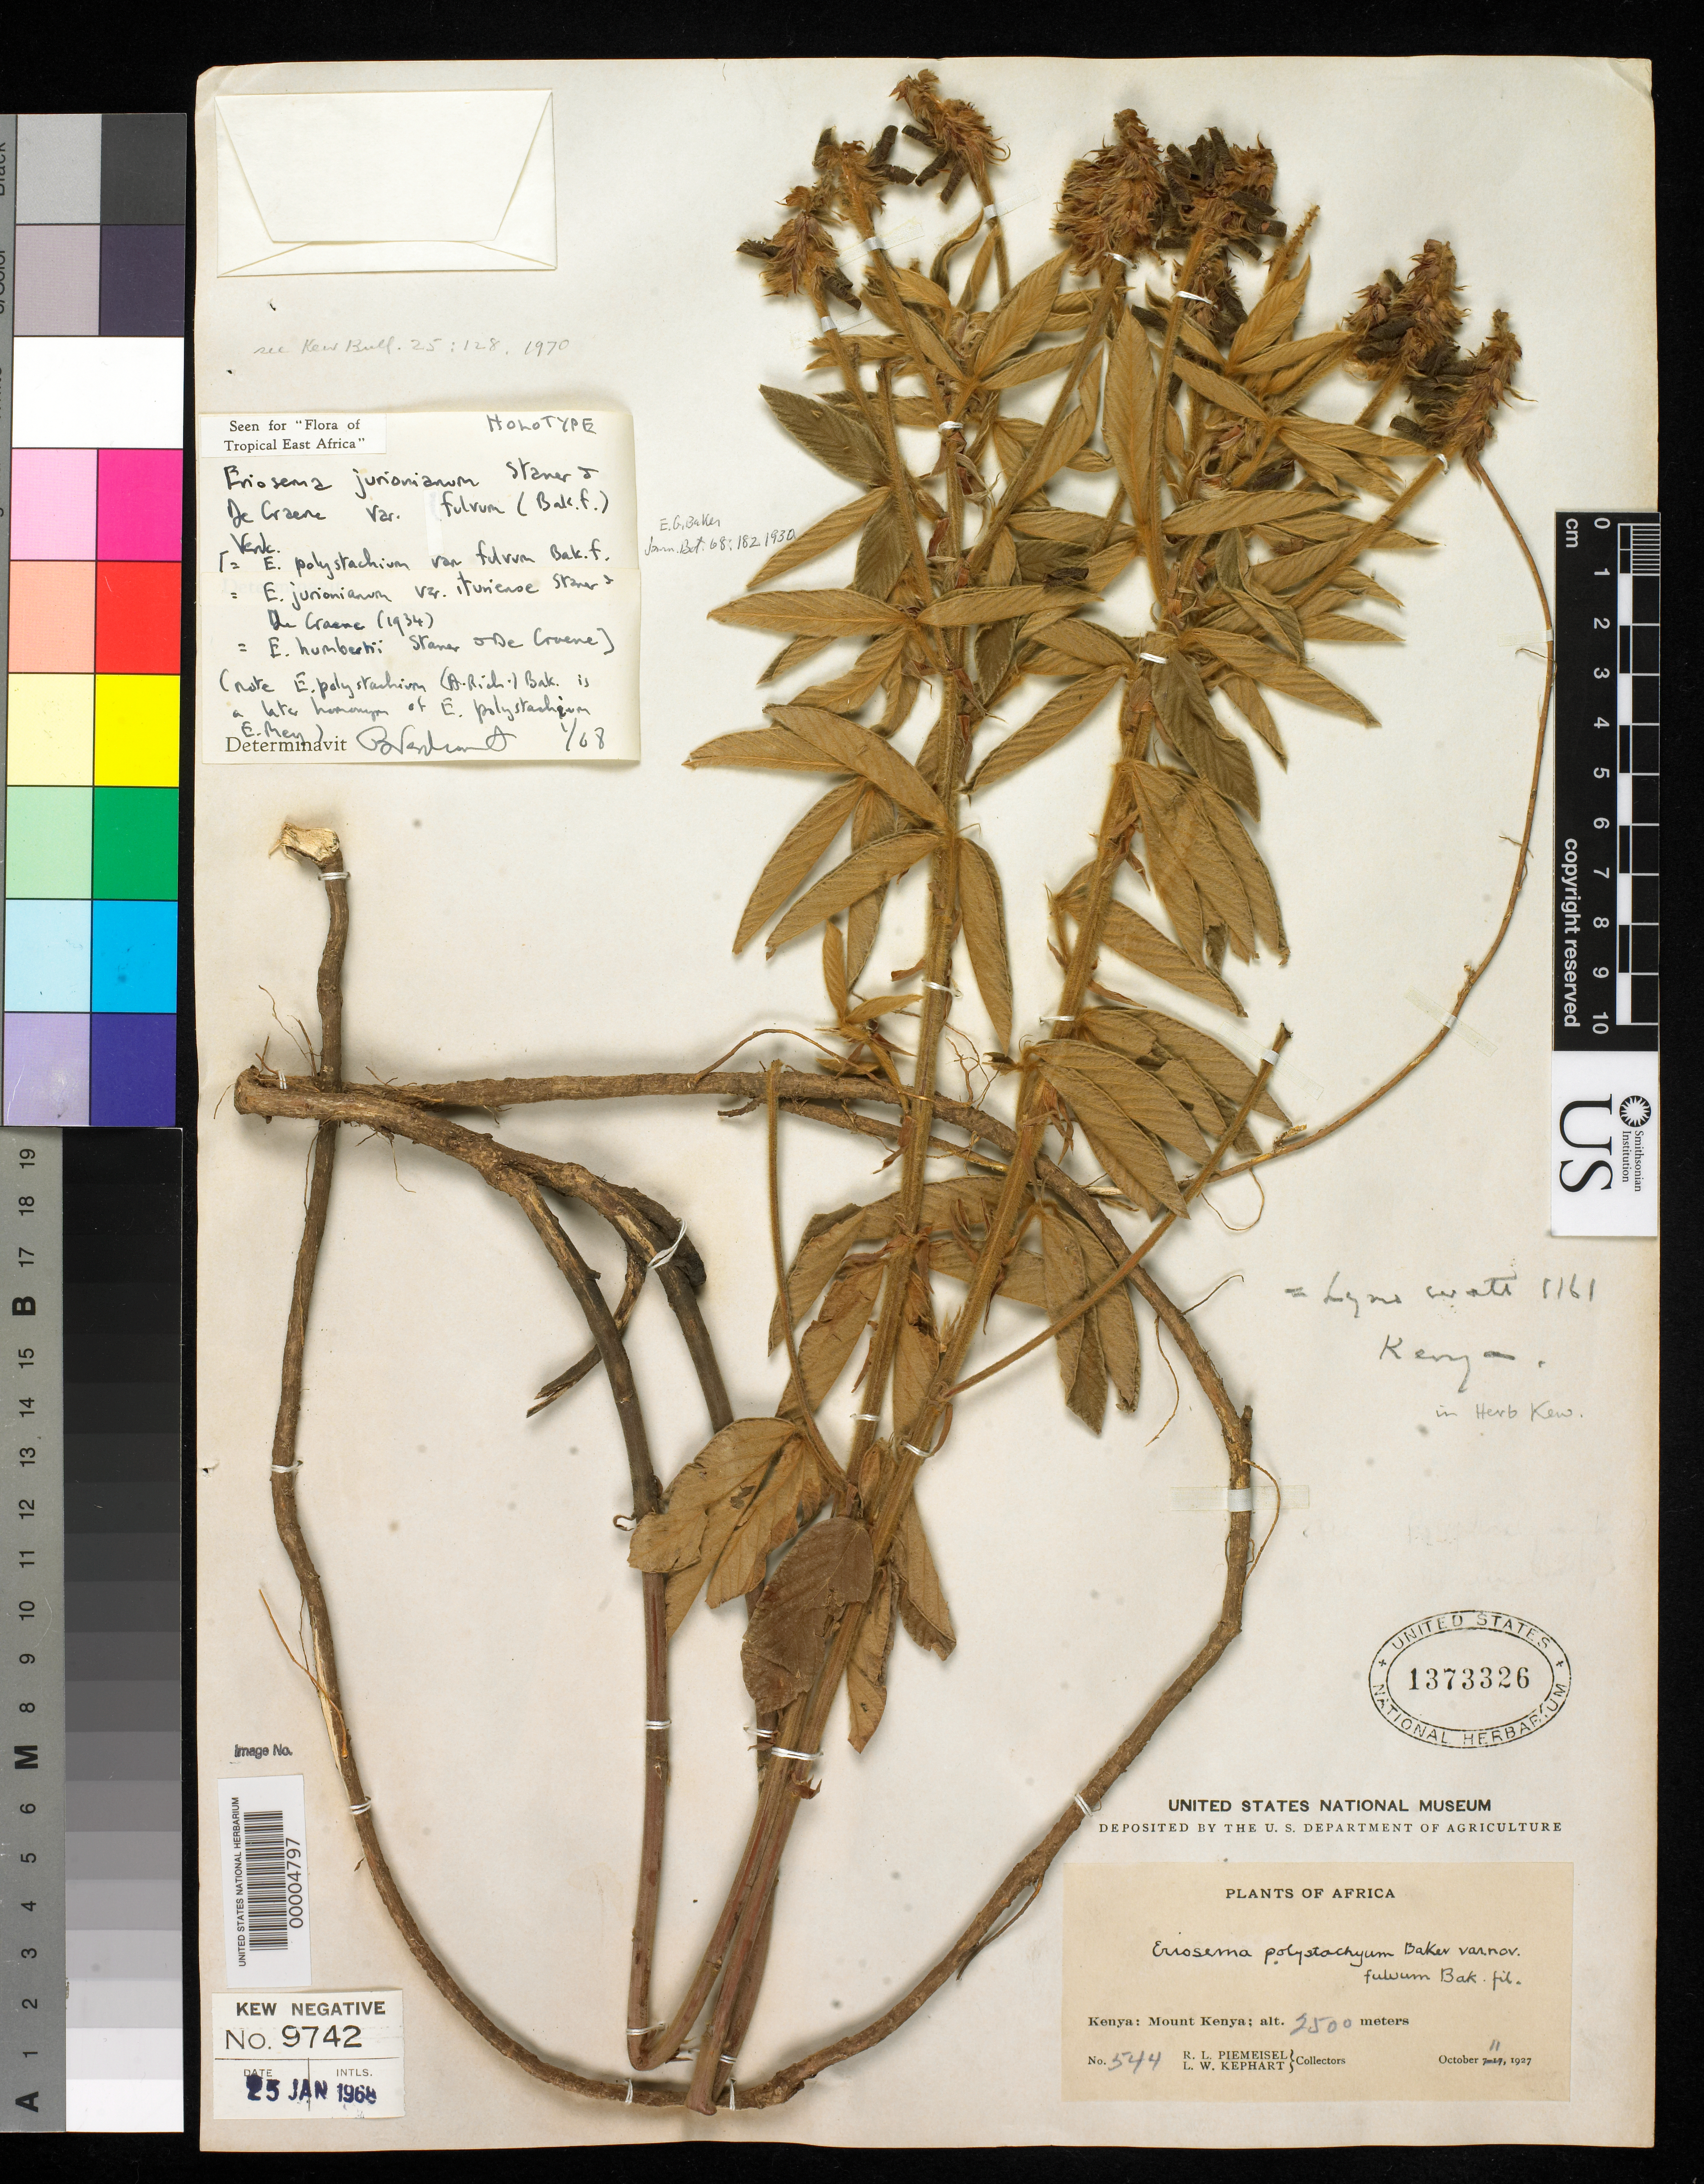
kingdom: Plantae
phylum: Tracheophyta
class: Magnoliopsida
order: Fabales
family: Fabaceae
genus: Eriosema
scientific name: Eriosema polystachyium var. fulvum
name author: Baker f.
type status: Holotype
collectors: R. L. Piemeisel & L. W. Kephart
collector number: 544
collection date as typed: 11 Oct 1927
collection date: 1927-10-11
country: Kenya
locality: Mount Kenya.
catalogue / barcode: US 1373326